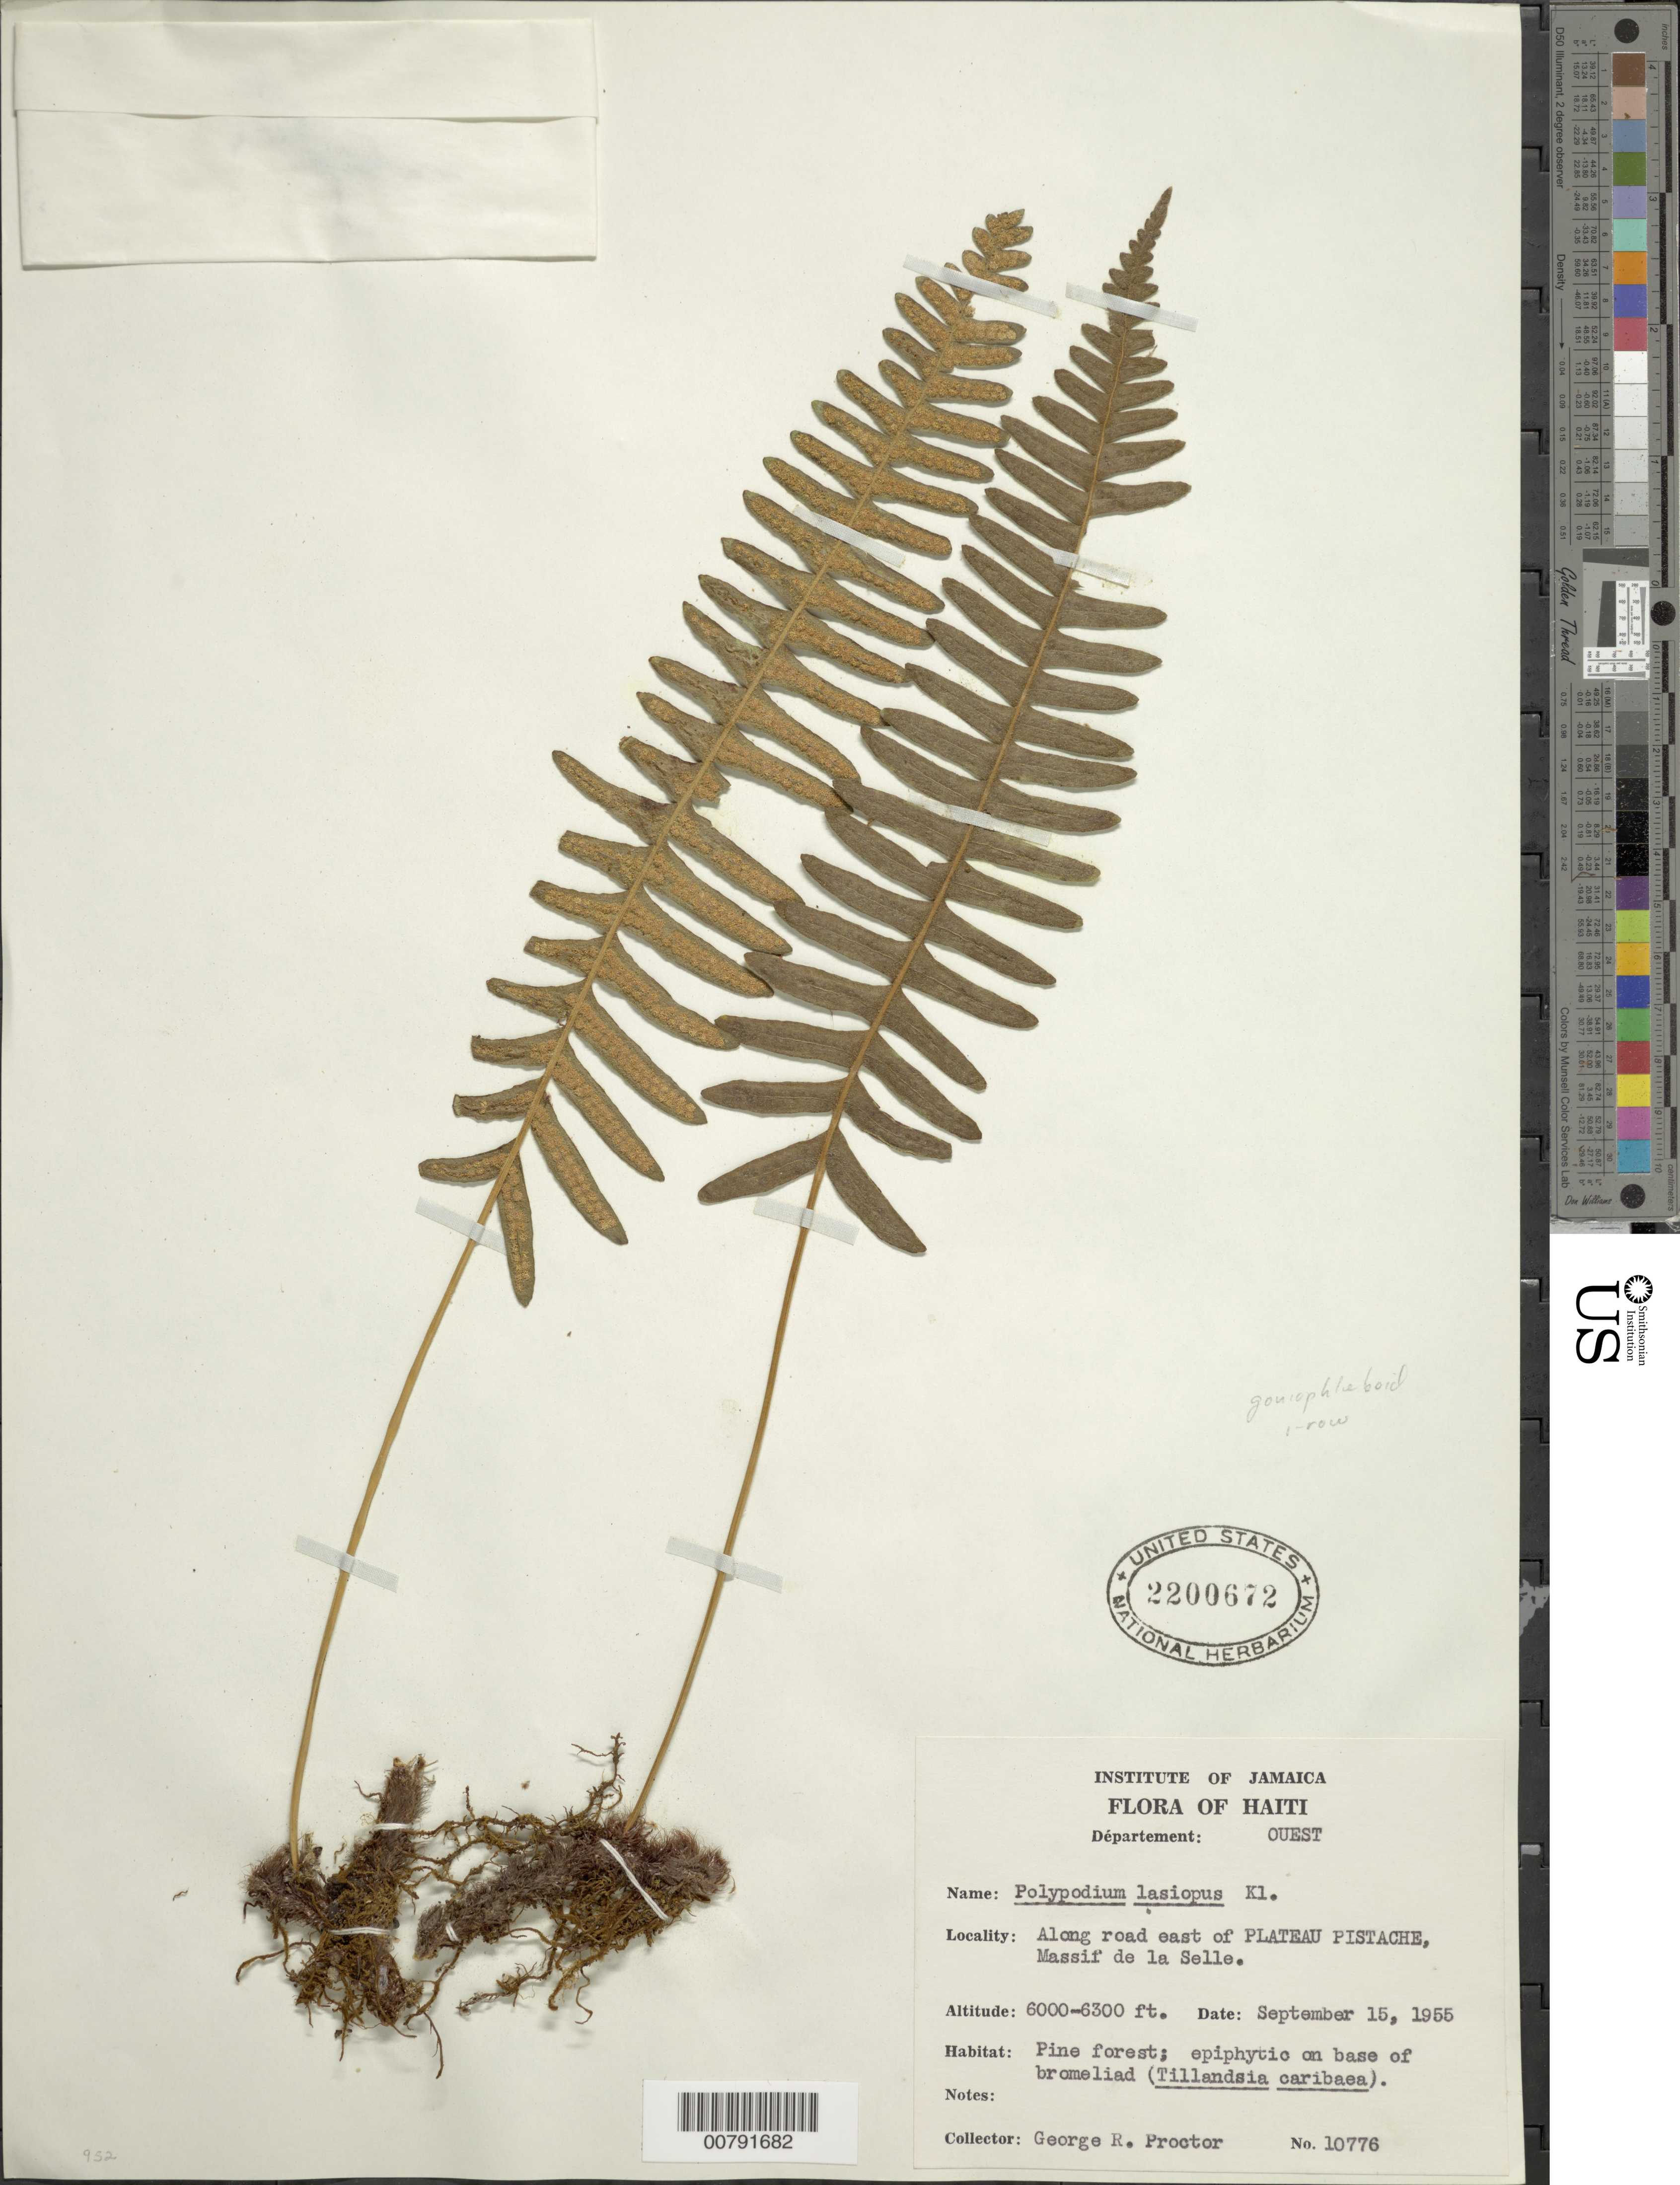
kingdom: Plantae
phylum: Tracheophyta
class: Polypodiopsida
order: Polypodiales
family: Polypodiaceae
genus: Serpocaulon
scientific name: Serpocaulon lasiopus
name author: (Klotzsch) A.R. Sm.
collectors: G. R. Proctor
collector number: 10776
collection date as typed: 15 Sep 1955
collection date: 1955-09-15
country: Haiti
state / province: Ouest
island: Hispaniola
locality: Plateau Pistache, Massif de la Selle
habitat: Pine forest, on base of bromeliad (Tillandsia caribaea)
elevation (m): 1829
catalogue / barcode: US 2200672